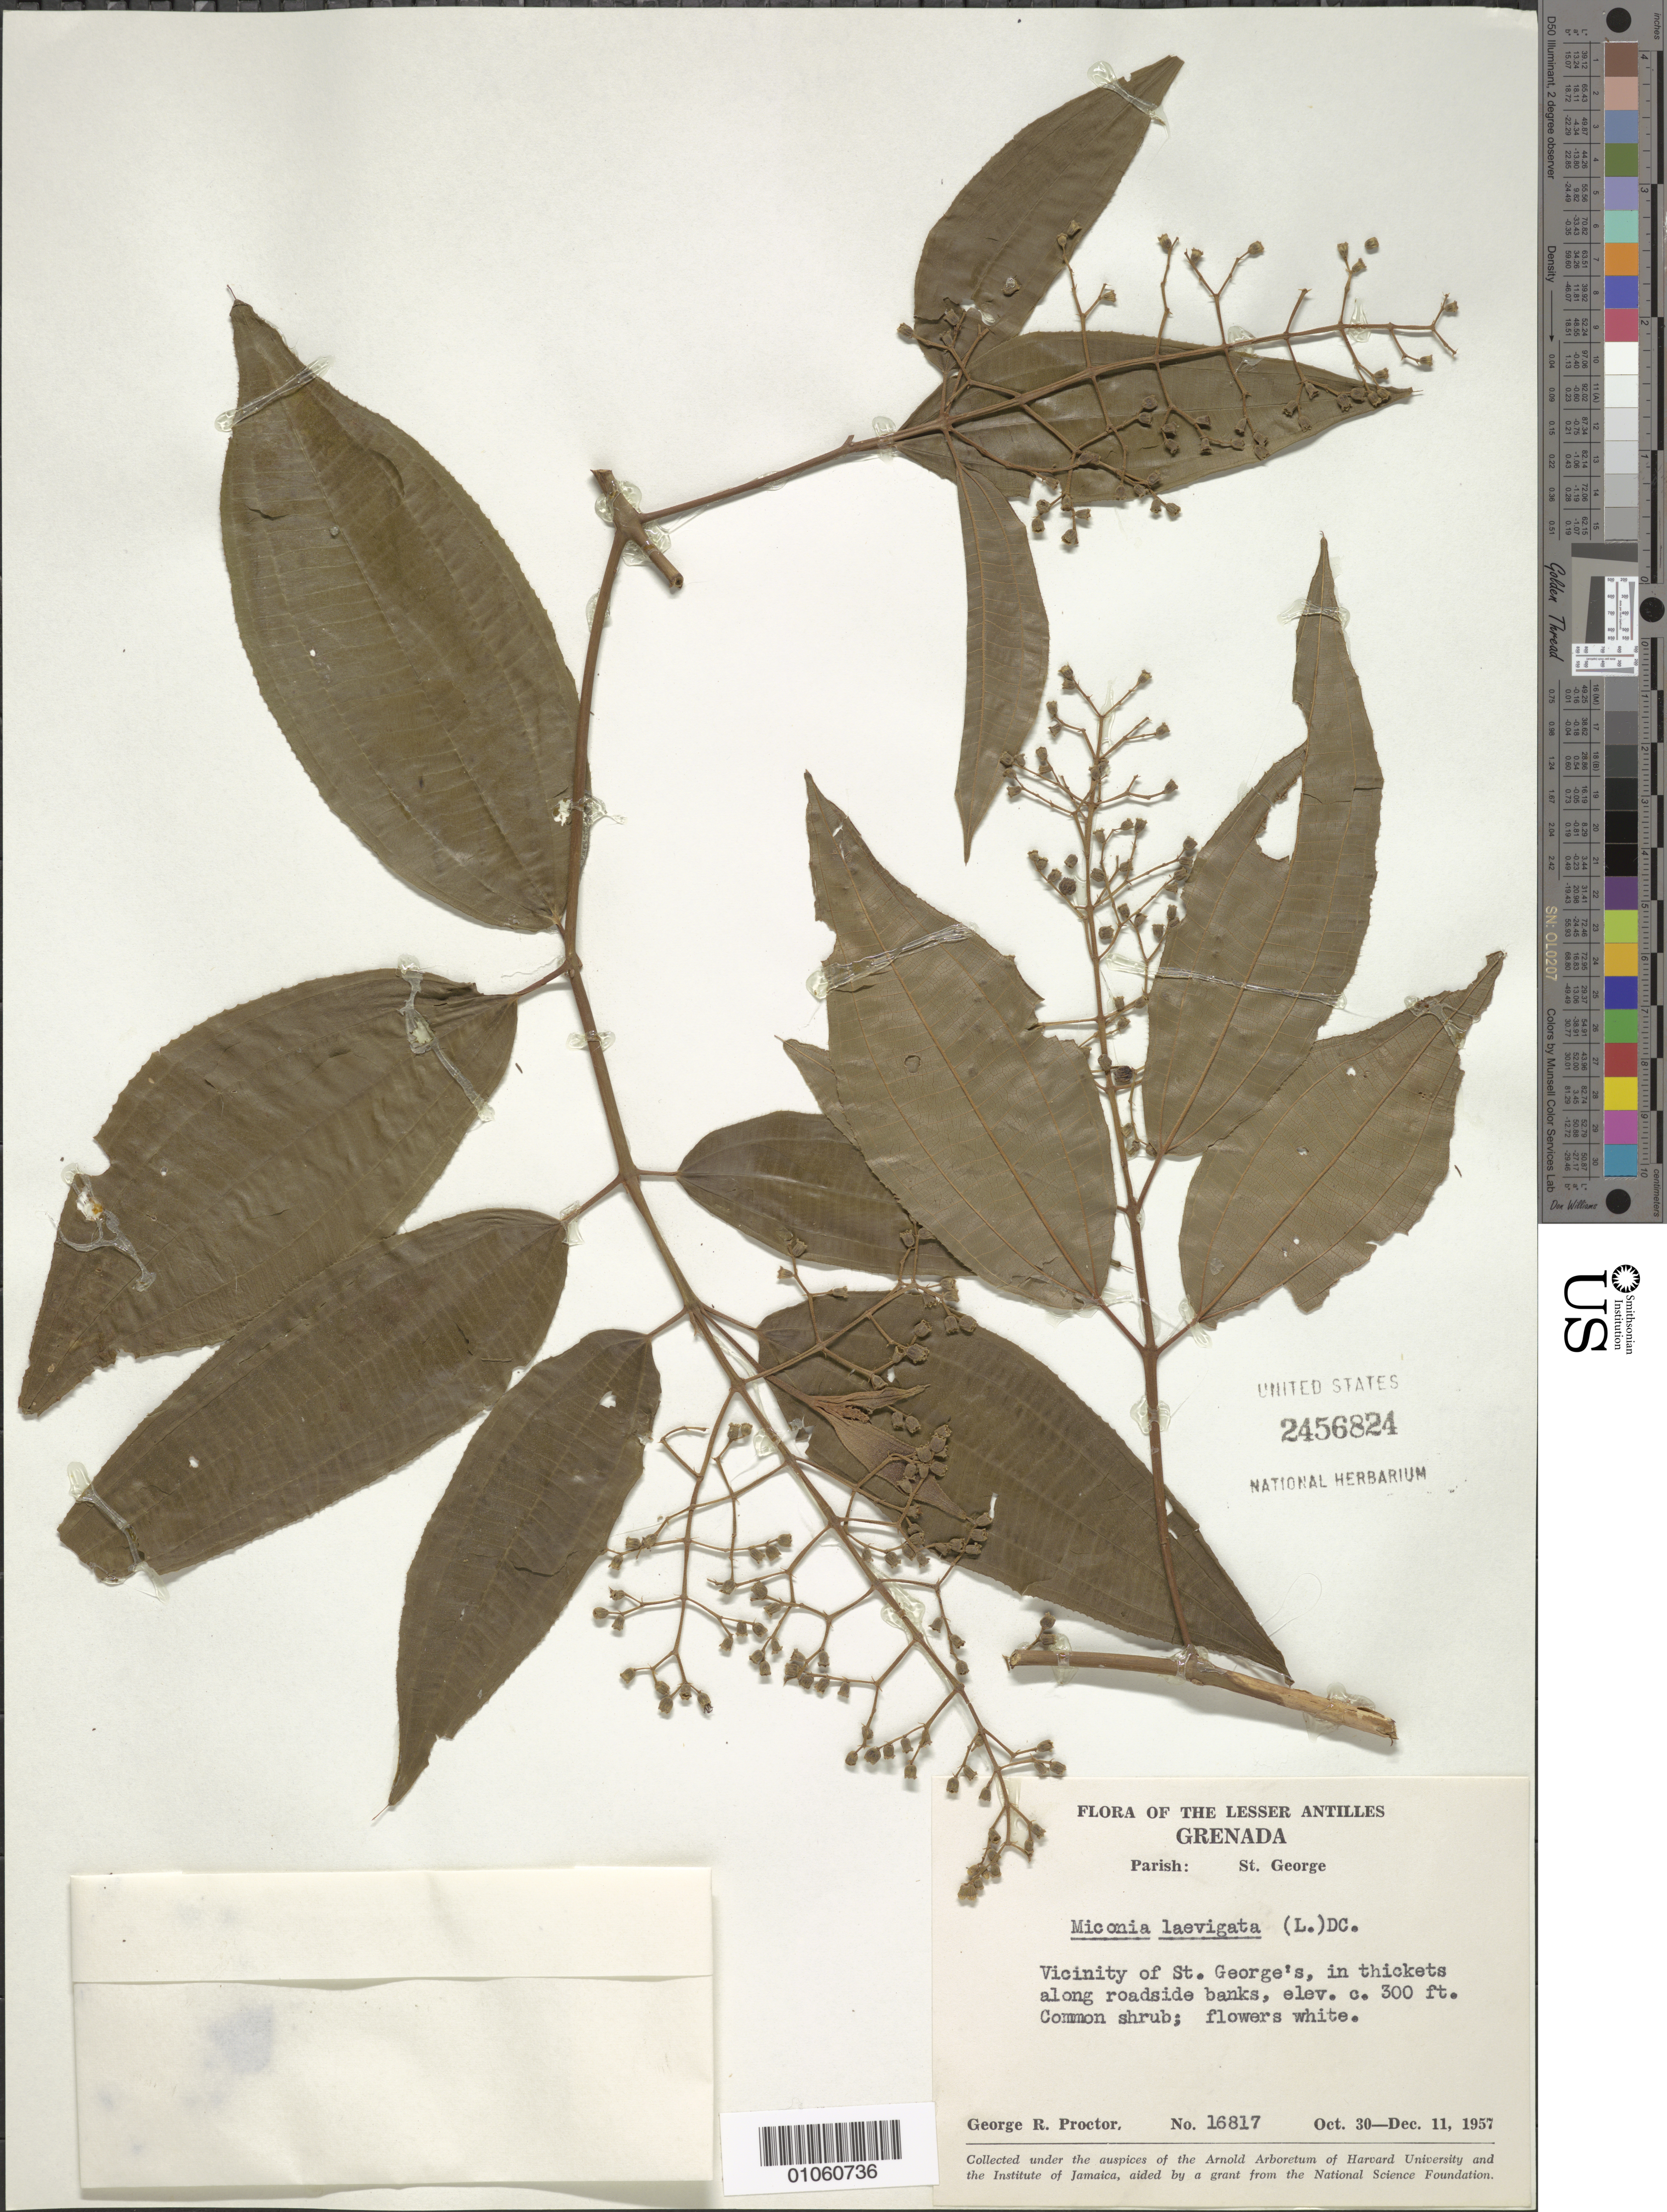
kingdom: Plantae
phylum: Tracheophyta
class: Magnoliopsida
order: Myrtales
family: Melastomataceae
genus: Miconia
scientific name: Miconia laevigata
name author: (L.) D. Don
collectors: G. R. Proctor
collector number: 16817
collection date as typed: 30 Oct 1957 to 11 Dec 1957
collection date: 1957-10-30/1957-12-11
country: Grenada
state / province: Saint George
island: Grenada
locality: St. George vicinity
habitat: In thickets along roadside banks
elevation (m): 91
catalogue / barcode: US 2456824